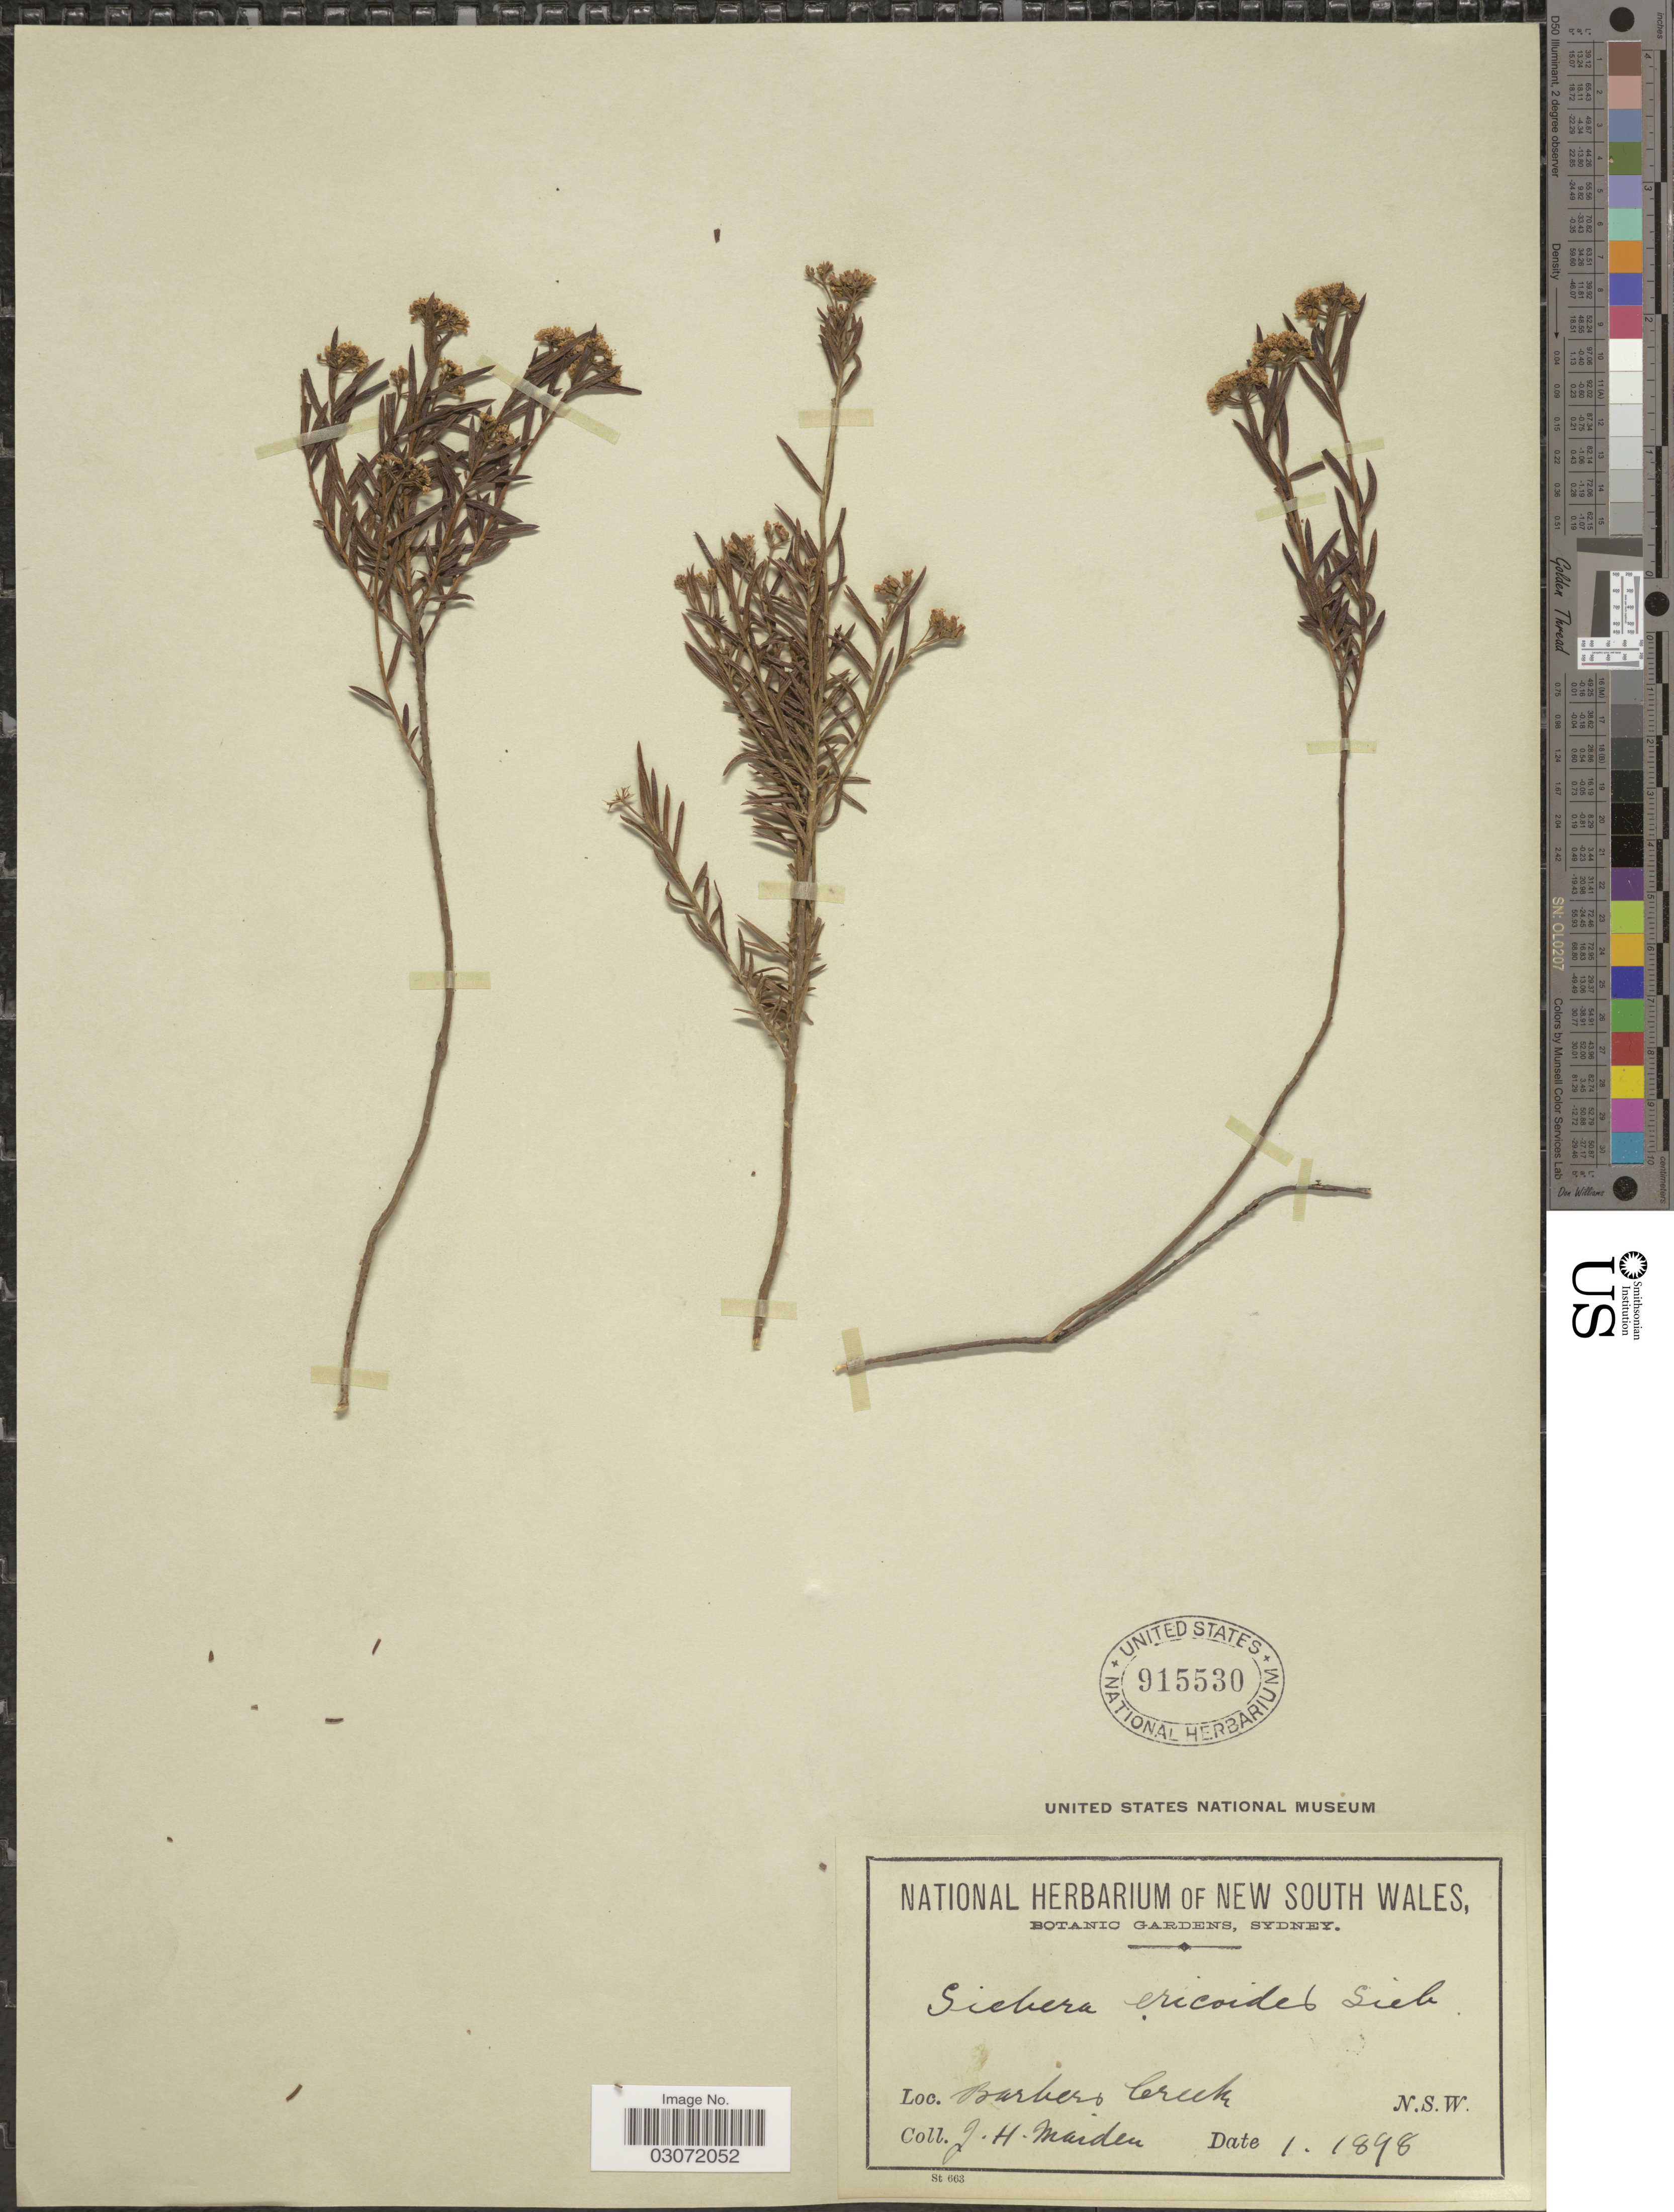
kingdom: Plantae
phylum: Tracheophyta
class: Magnoliopsida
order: Apiales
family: Apiaceae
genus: Platysace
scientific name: Platysace ericoides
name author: (Siebold ex DC.) C. Norman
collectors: J. Maiden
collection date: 1898-01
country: Australia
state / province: New South Wales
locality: Barbers Creek. N.S.W.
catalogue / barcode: US 915530